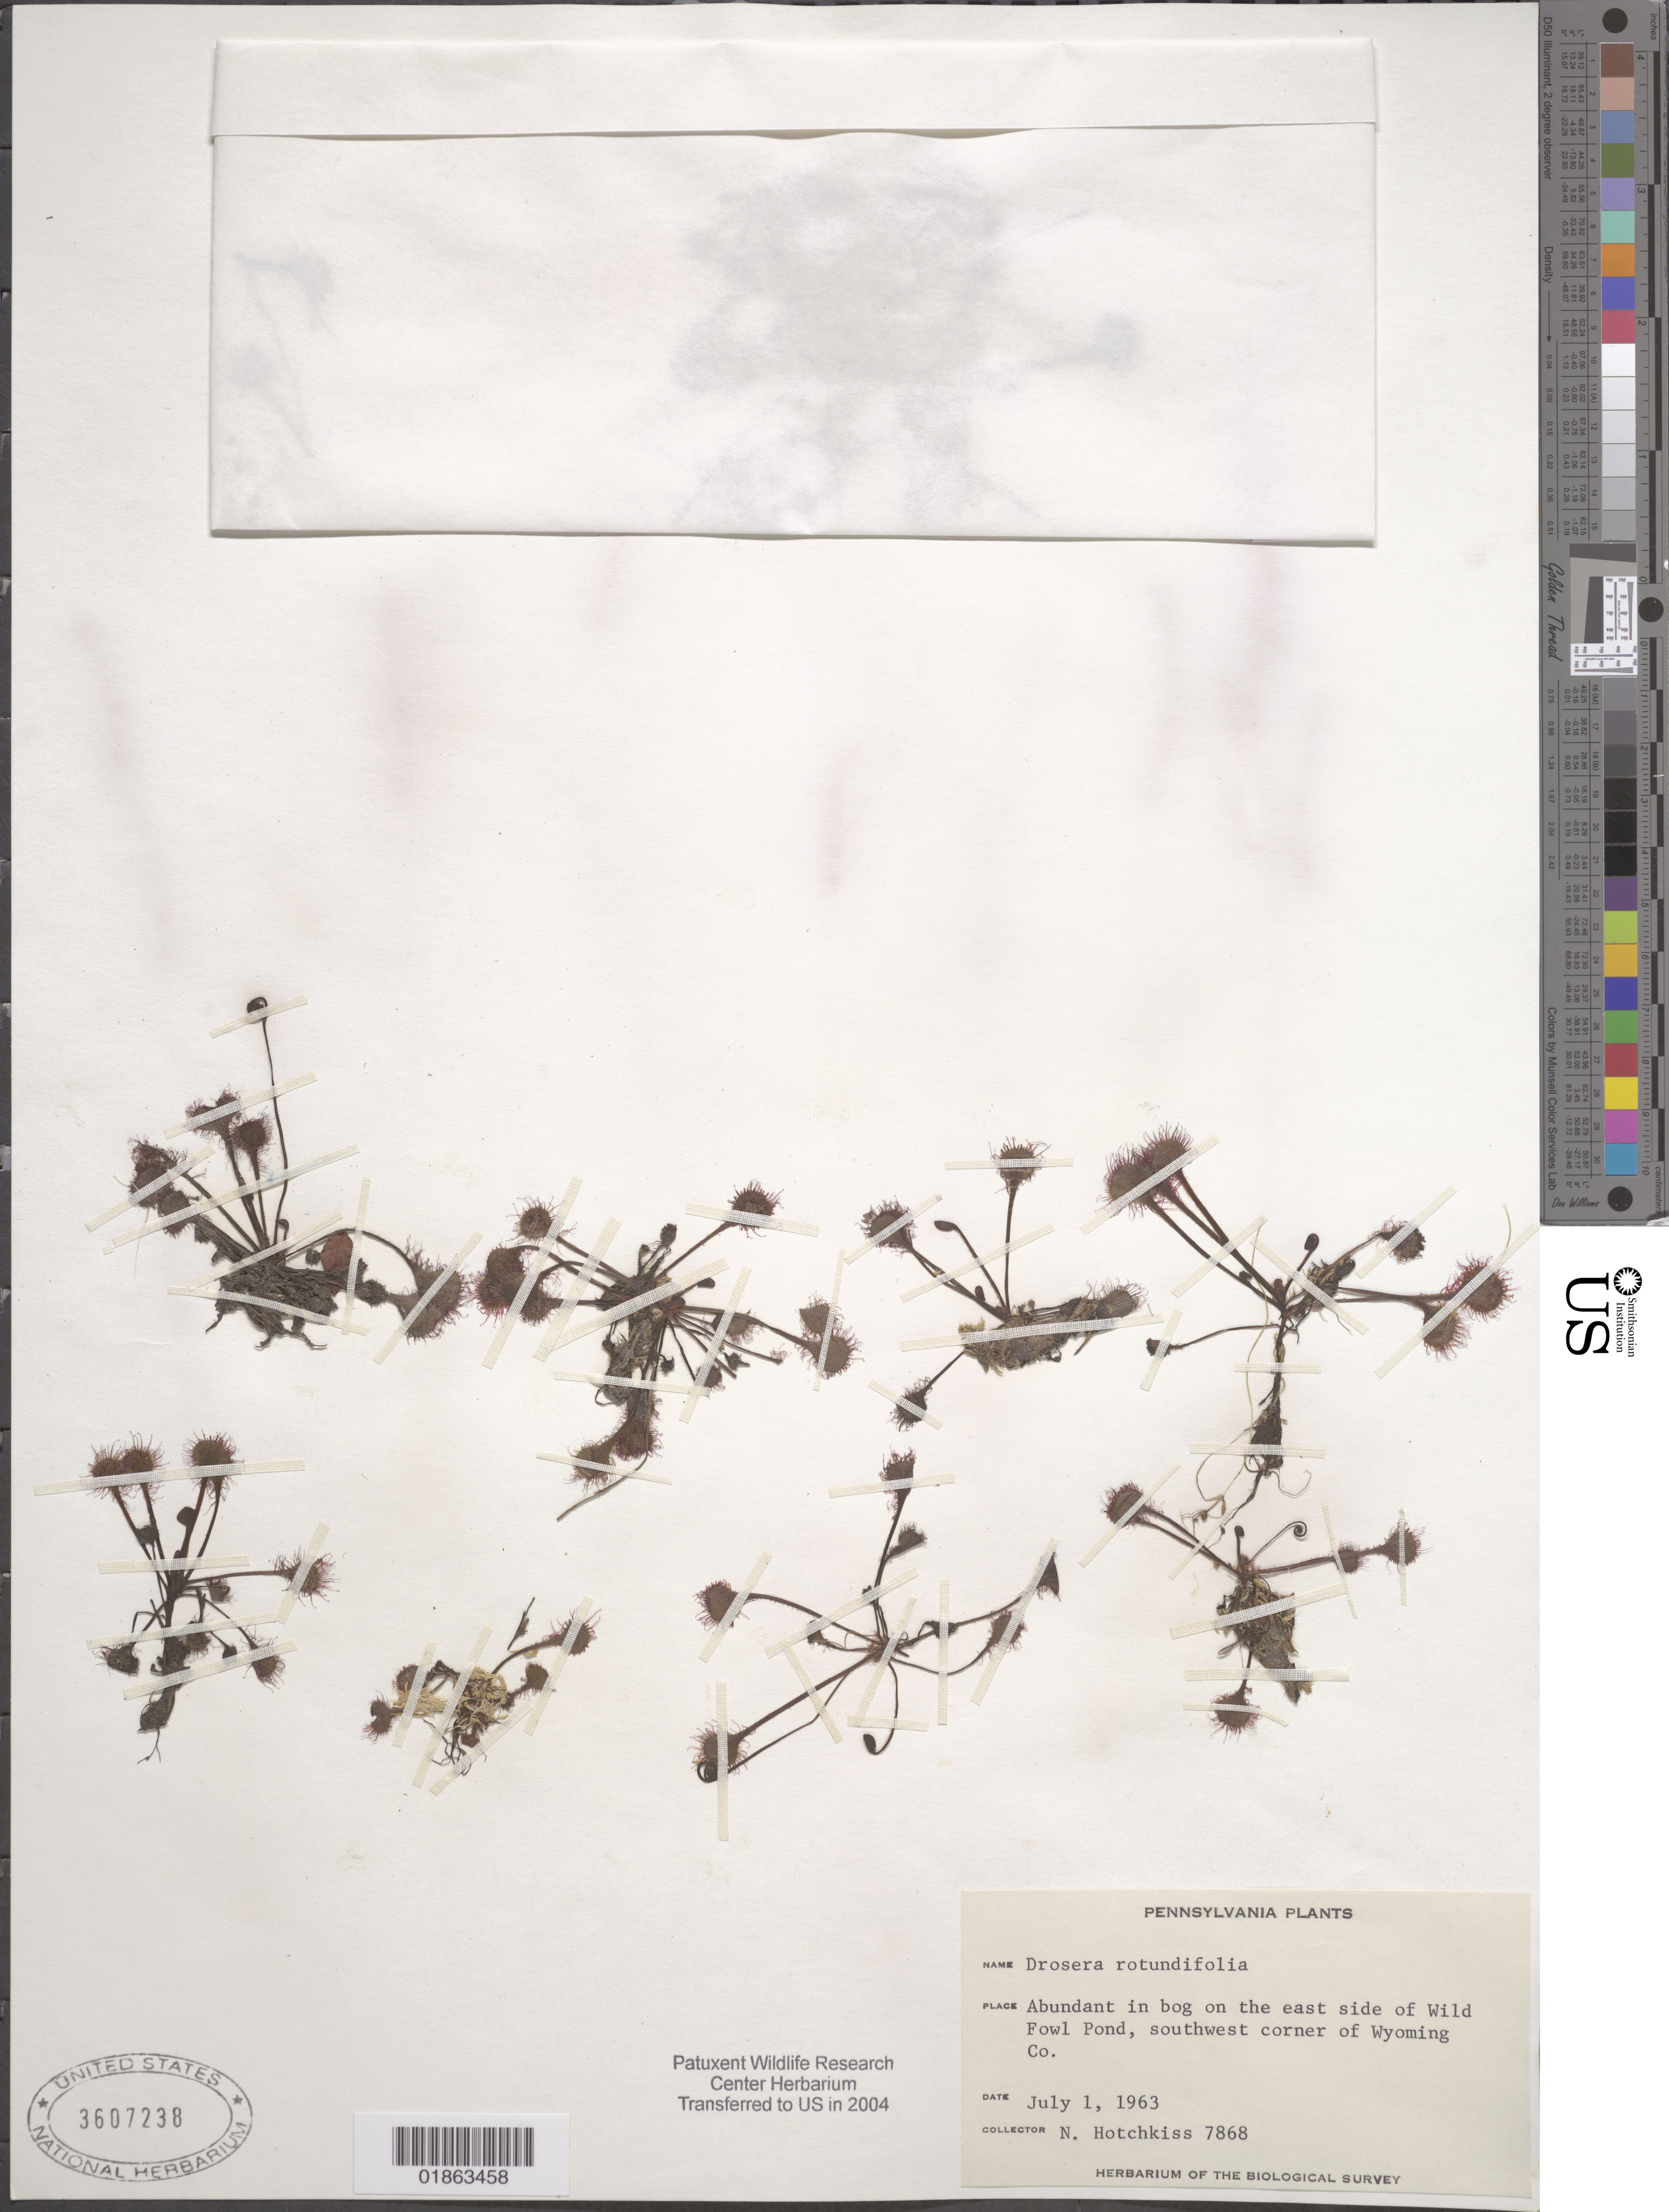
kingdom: Plantae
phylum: Tracheophyta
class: Magnoliopsida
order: Caryophyllales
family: Droseraceae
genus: Drosera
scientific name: Drosera rotundifolia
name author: L.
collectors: N. Hotchkiss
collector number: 7868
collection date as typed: July 1, 1963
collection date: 1963-07-01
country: United States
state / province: Pennsylvania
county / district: Wyoming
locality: East side of Wild Fowl Pond, southwest corner of Wyoming County.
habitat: Bog.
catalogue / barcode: US 3607238